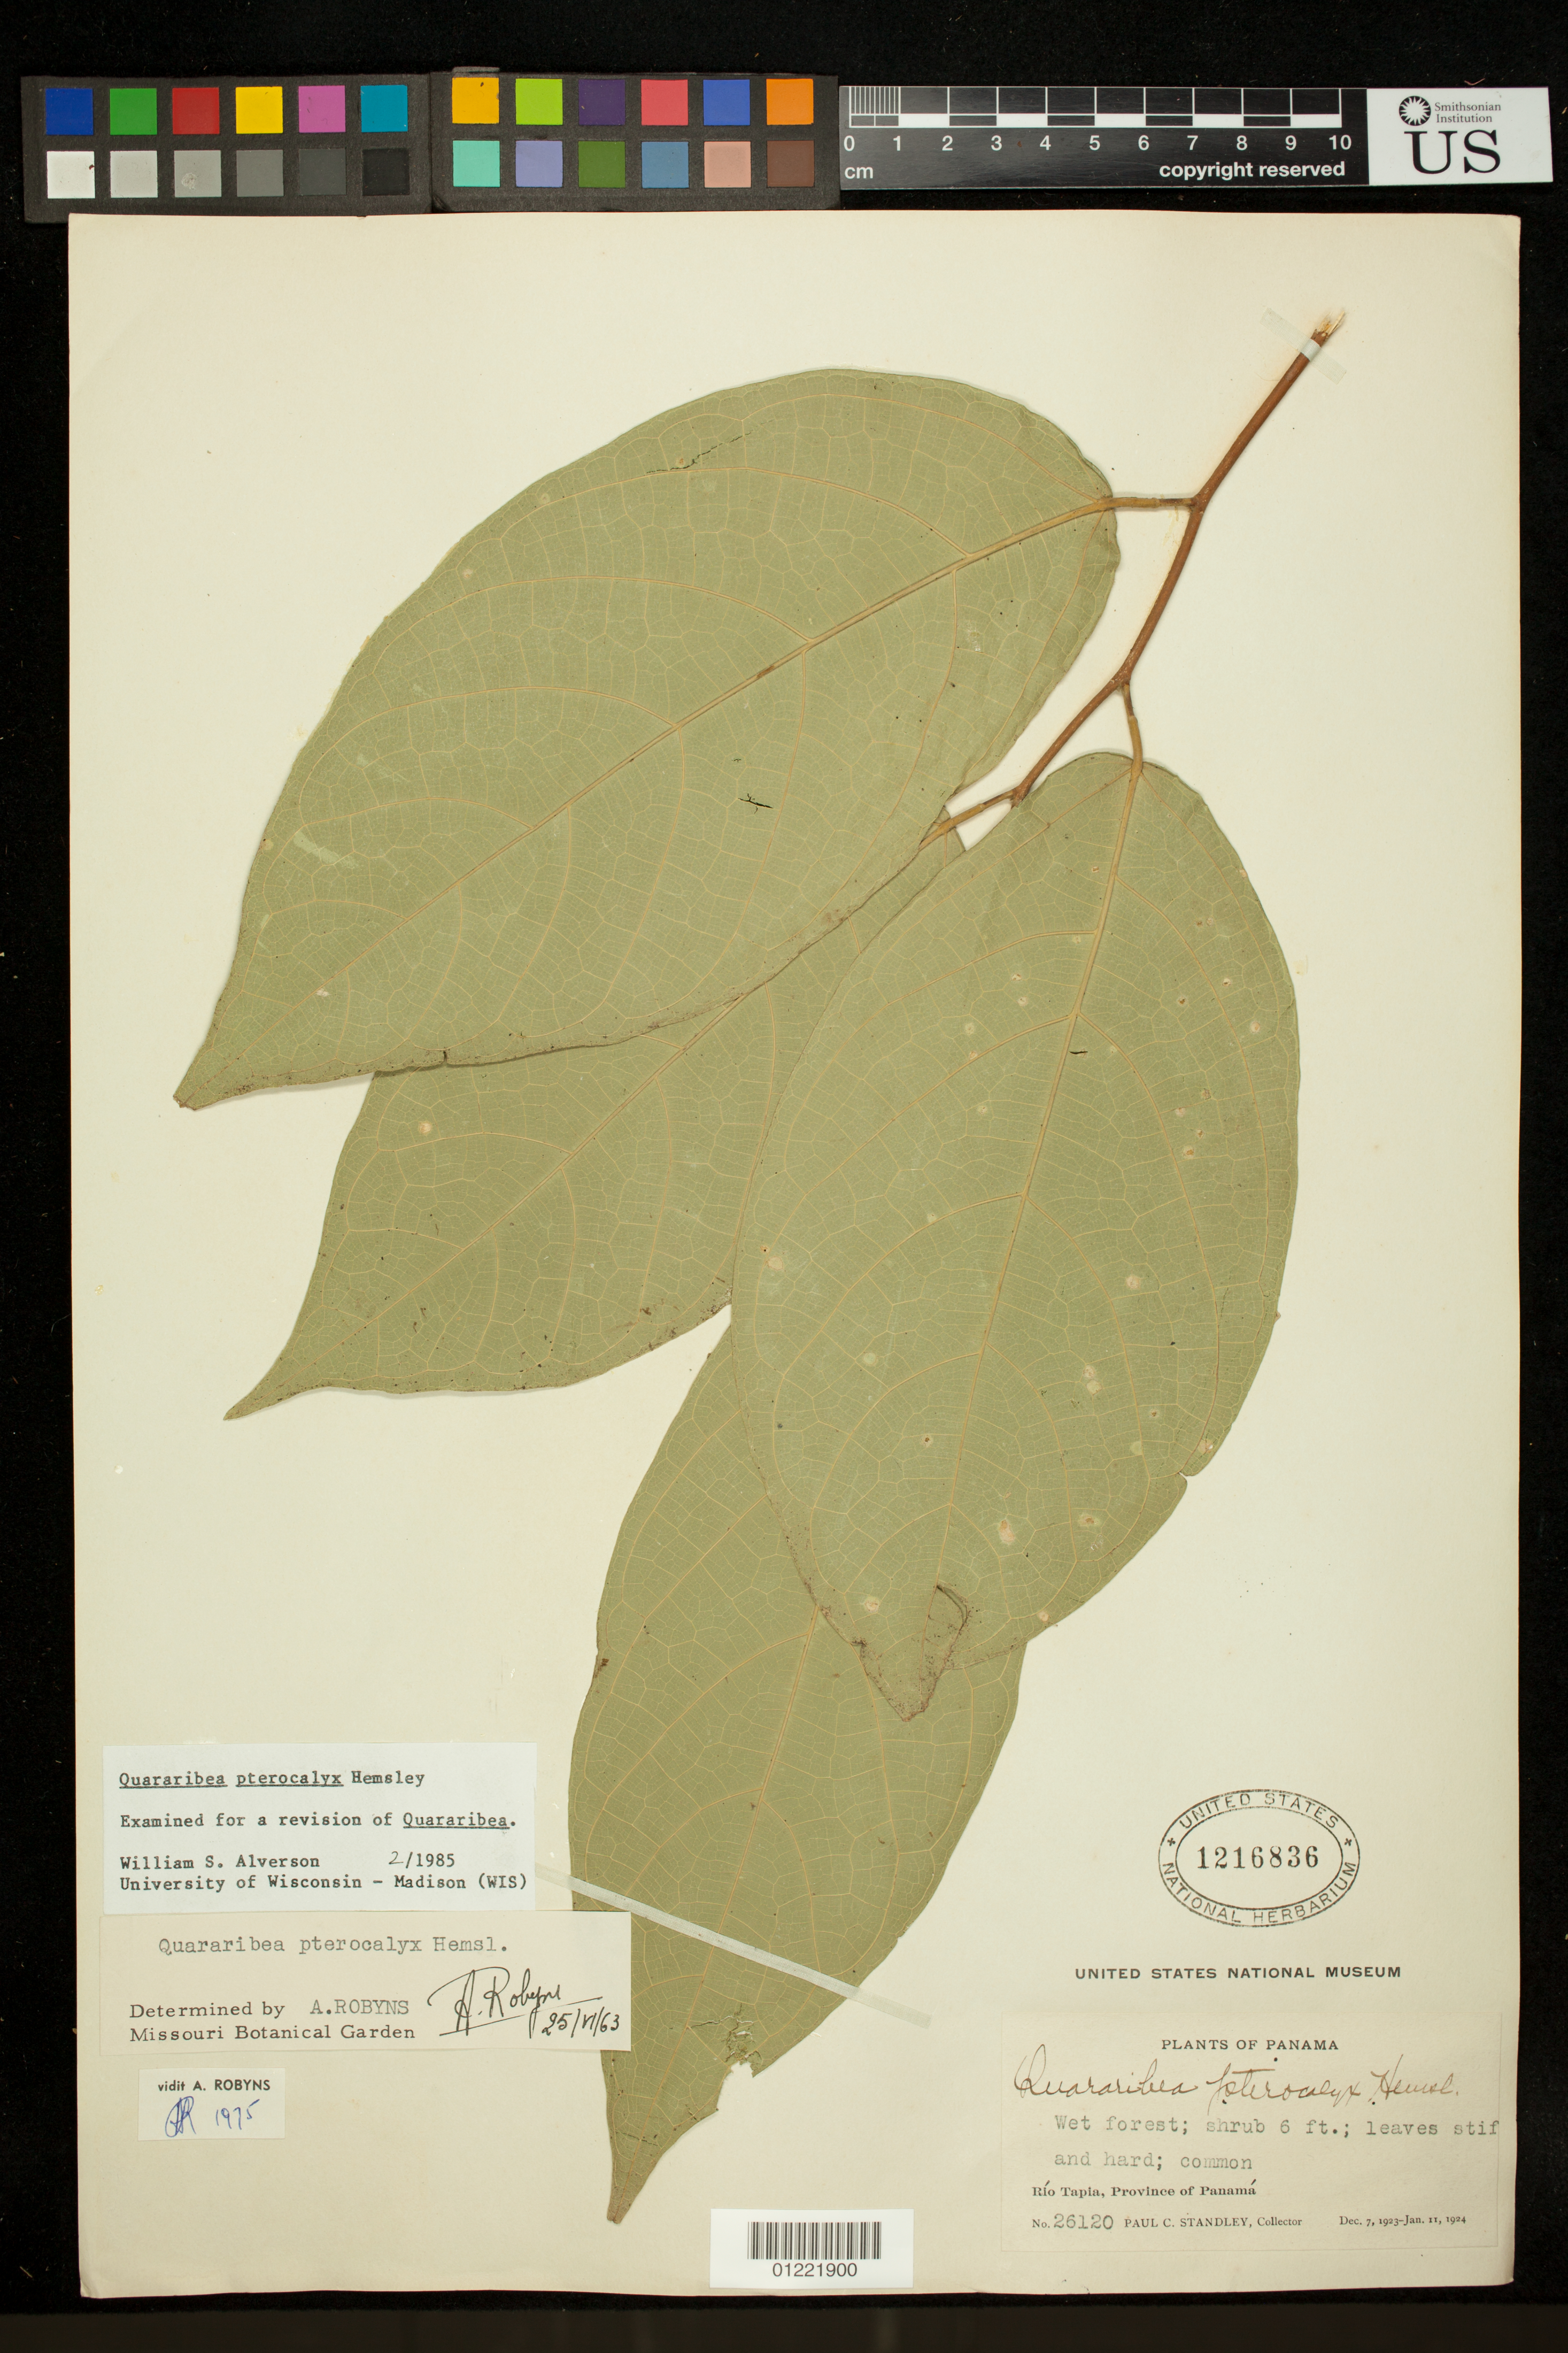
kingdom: Plantae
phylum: Tracheophyta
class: Magnoliopsida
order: Malvales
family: Malvaceae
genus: Quararibea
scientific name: Quararibea pterocalyx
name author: Hemsl.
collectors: P. C. Standley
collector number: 26120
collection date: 1923-12-07/1924-01-11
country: Panama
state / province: Panamá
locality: Rio Tapia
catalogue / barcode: US 1216836